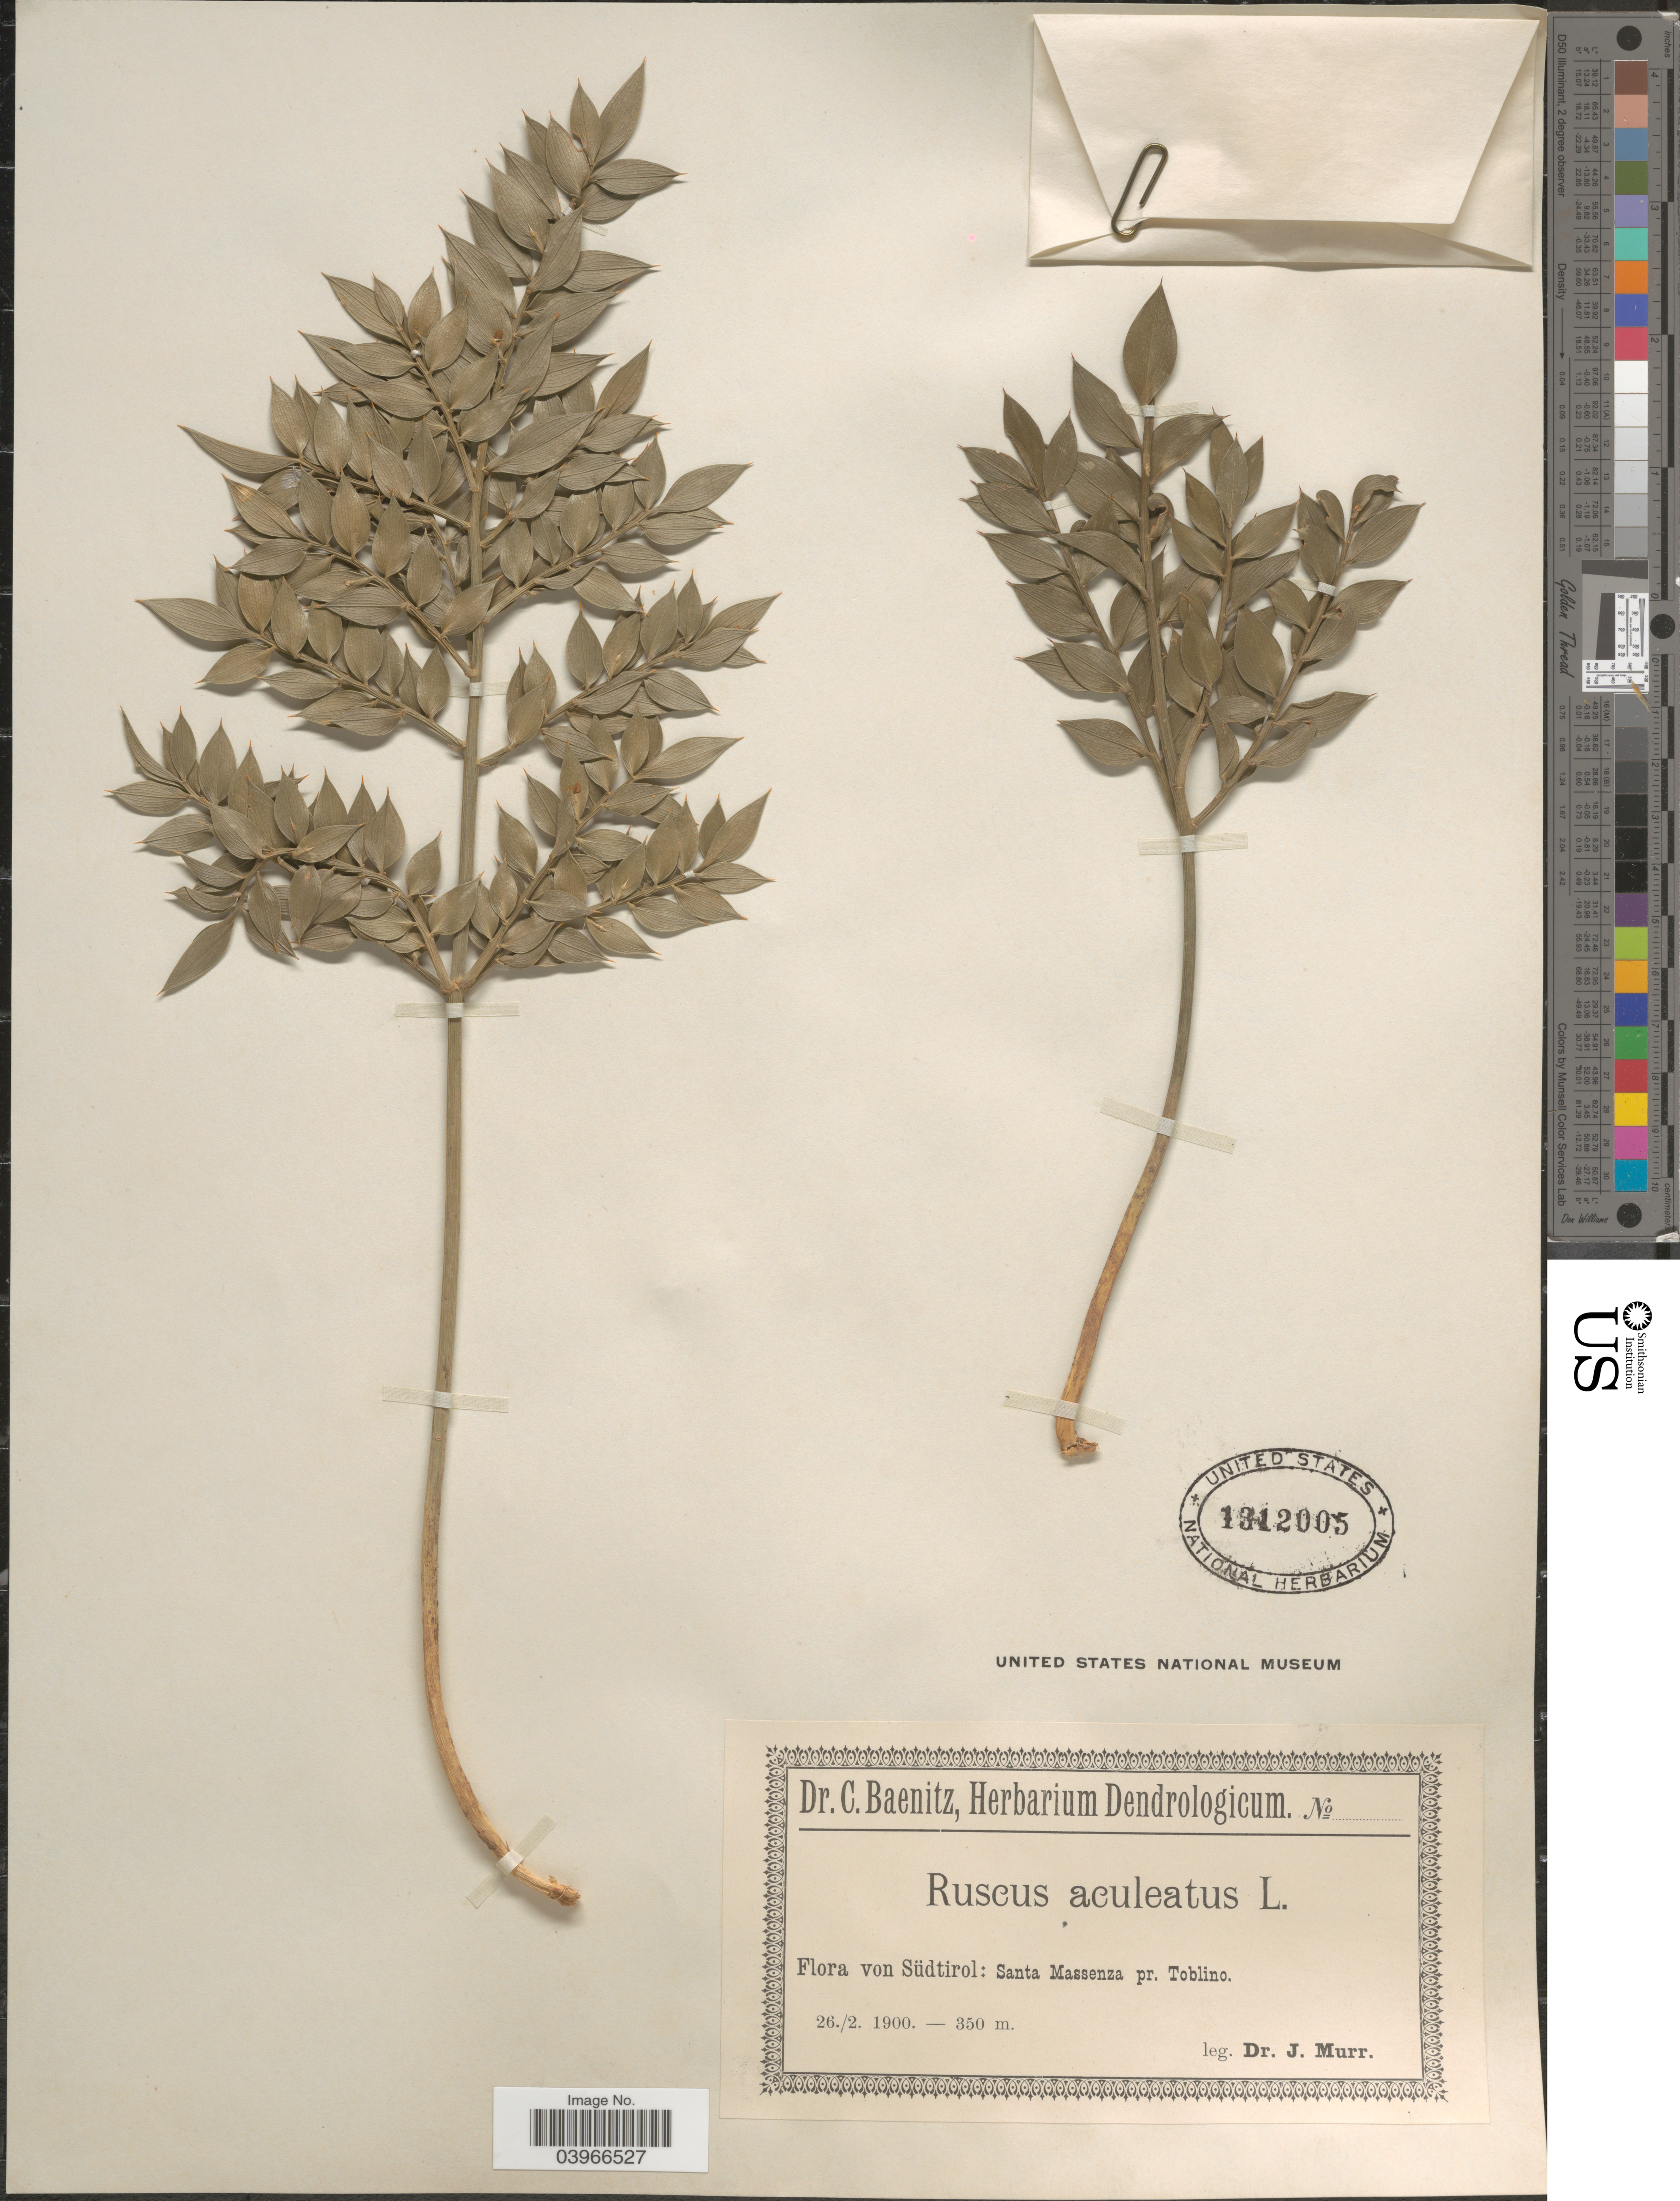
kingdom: Plantae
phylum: Tracheophyta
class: Liliopsida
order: Asparagales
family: Asparagaceae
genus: Ruscus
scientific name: Ruscus aculeatus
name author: L.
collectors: J. Murr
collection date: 1900-02-26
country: Italy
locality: Südtirol: Santa Massenza pr. Toblino.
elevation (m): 350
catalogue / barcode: US 1312005